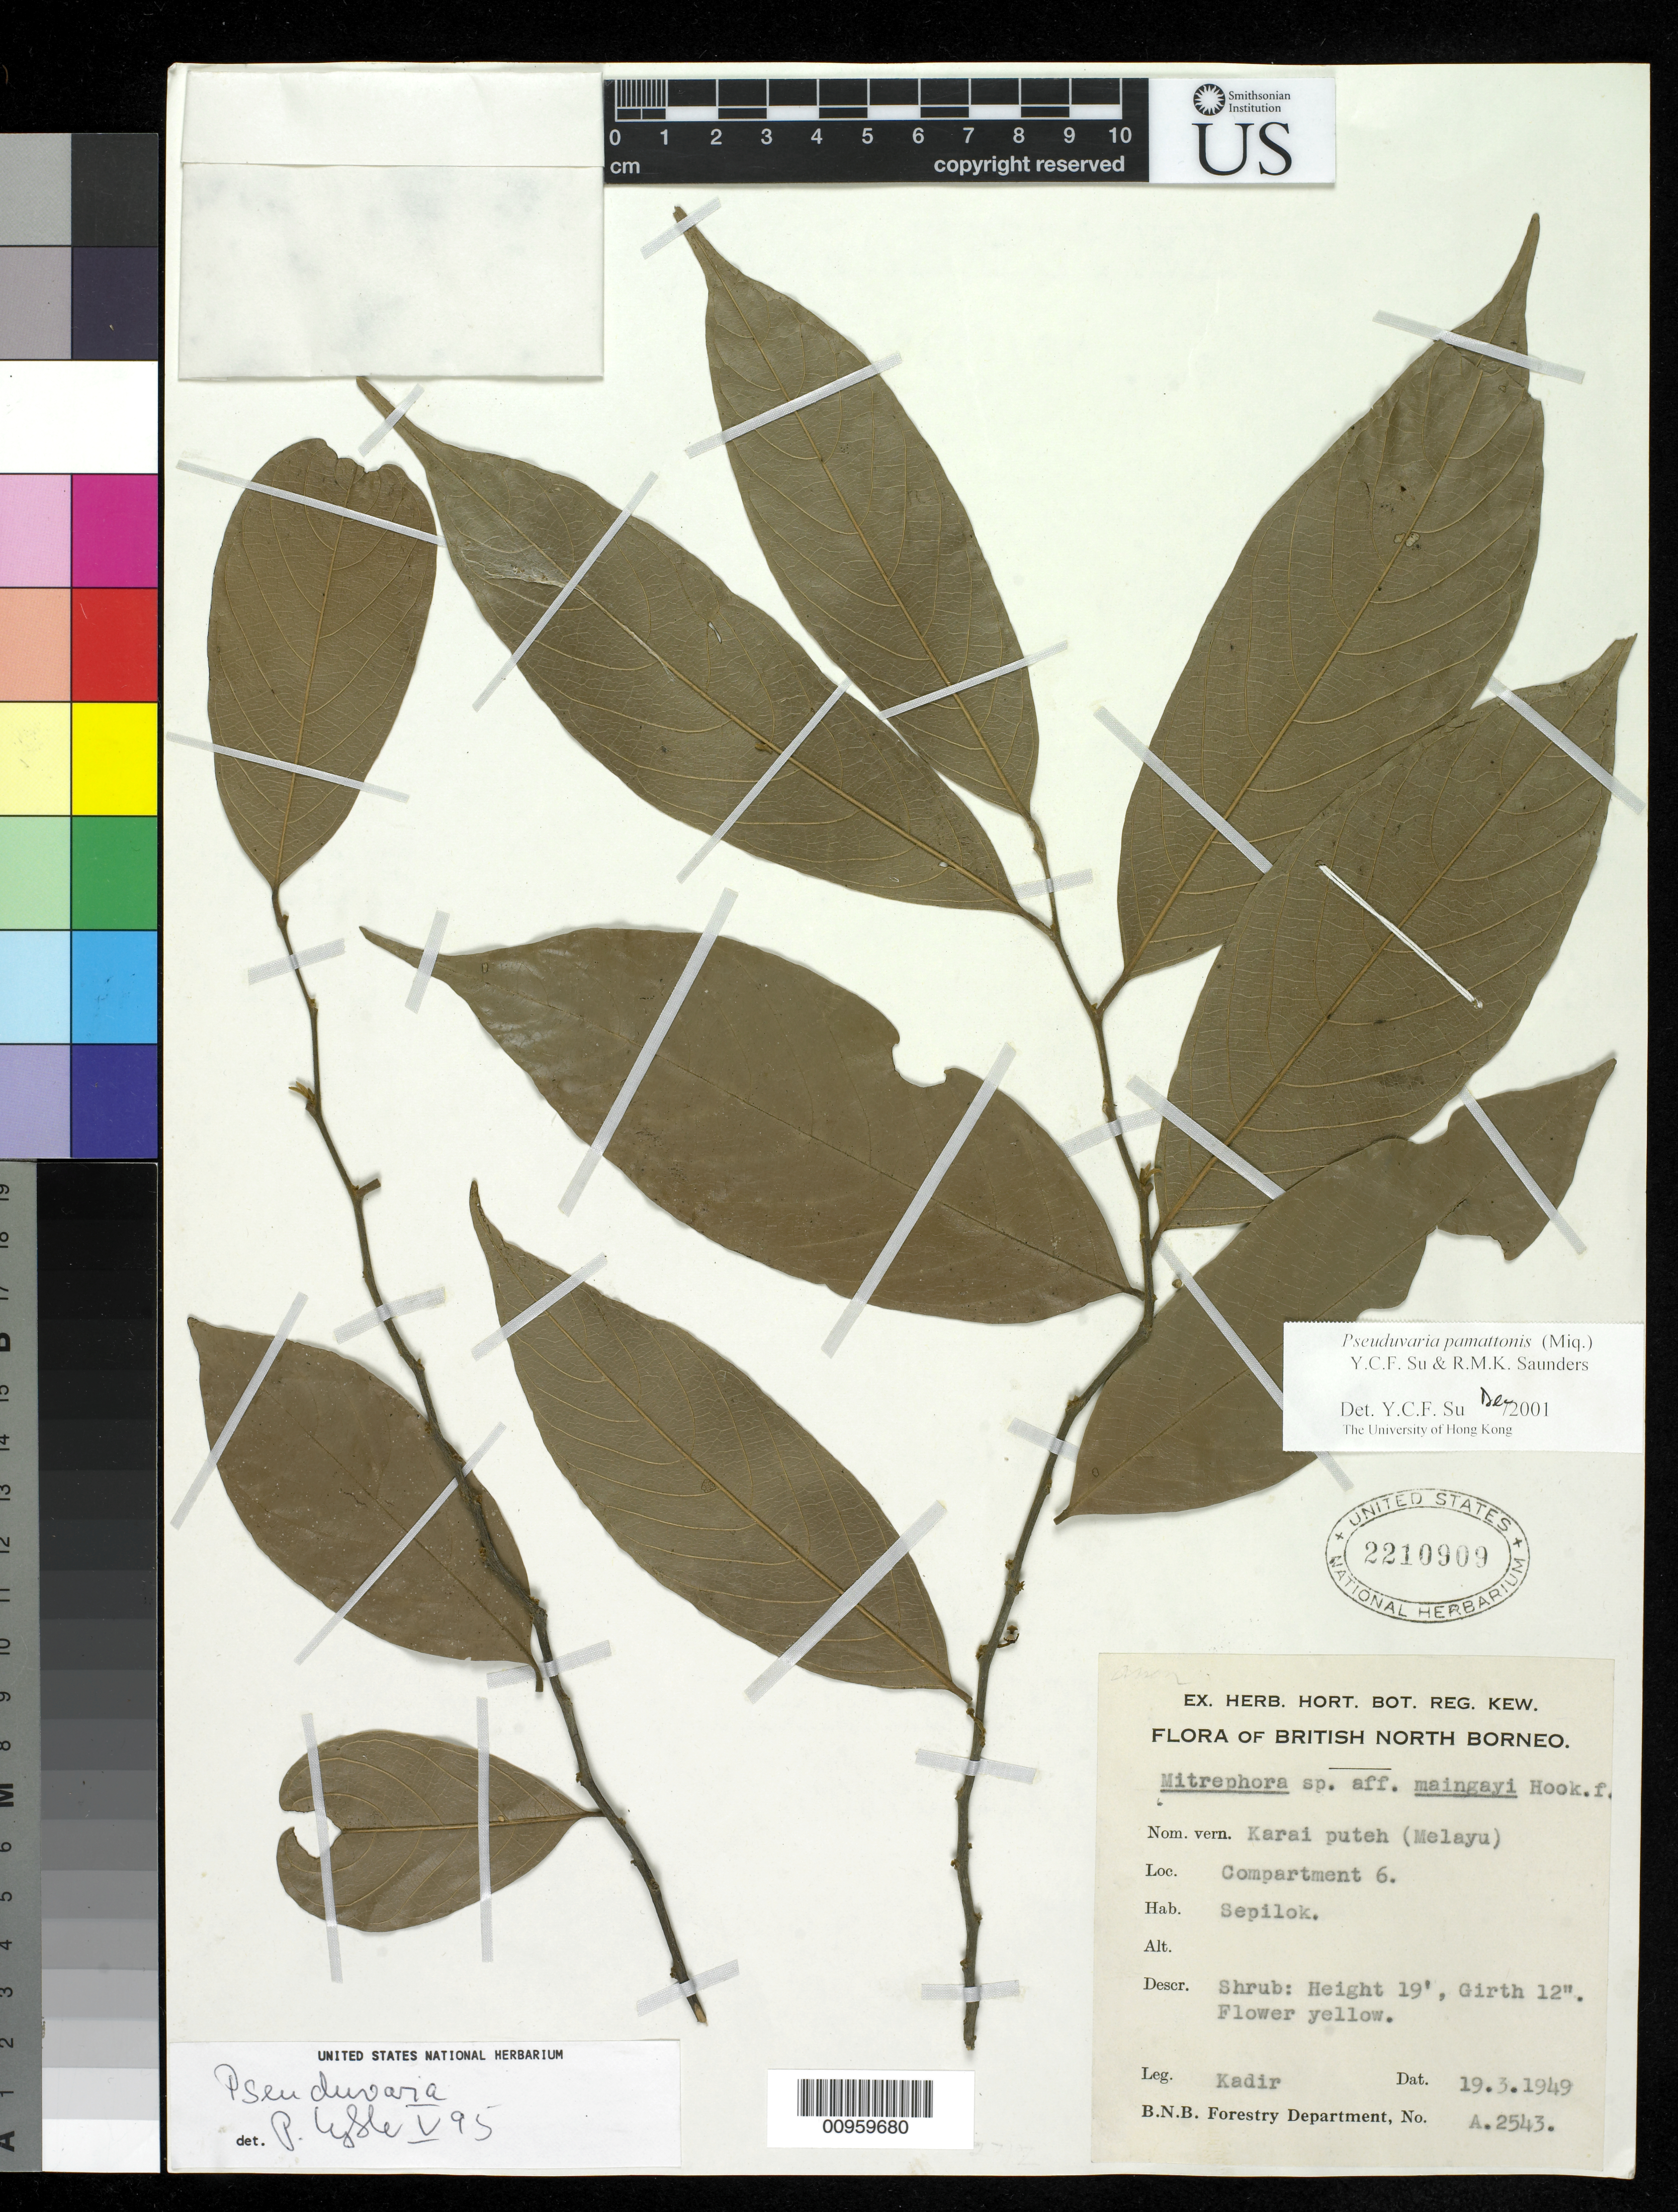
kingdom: Plantae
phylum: Tracheophyta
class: Magnoliopsida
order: Magnoliales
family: Annonaceae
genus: Pseuduvaria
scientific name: Pseuduvaria pamattonis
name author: (Miq.) Y.C.F. Su & R.M.K. Saunders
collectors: Kadir Bin Abdul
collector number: A 2543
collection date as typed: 19 Mar 1949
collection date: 1949-03-19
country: Malaysia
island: Borneo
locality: Sepilok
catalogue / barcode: US 2210909